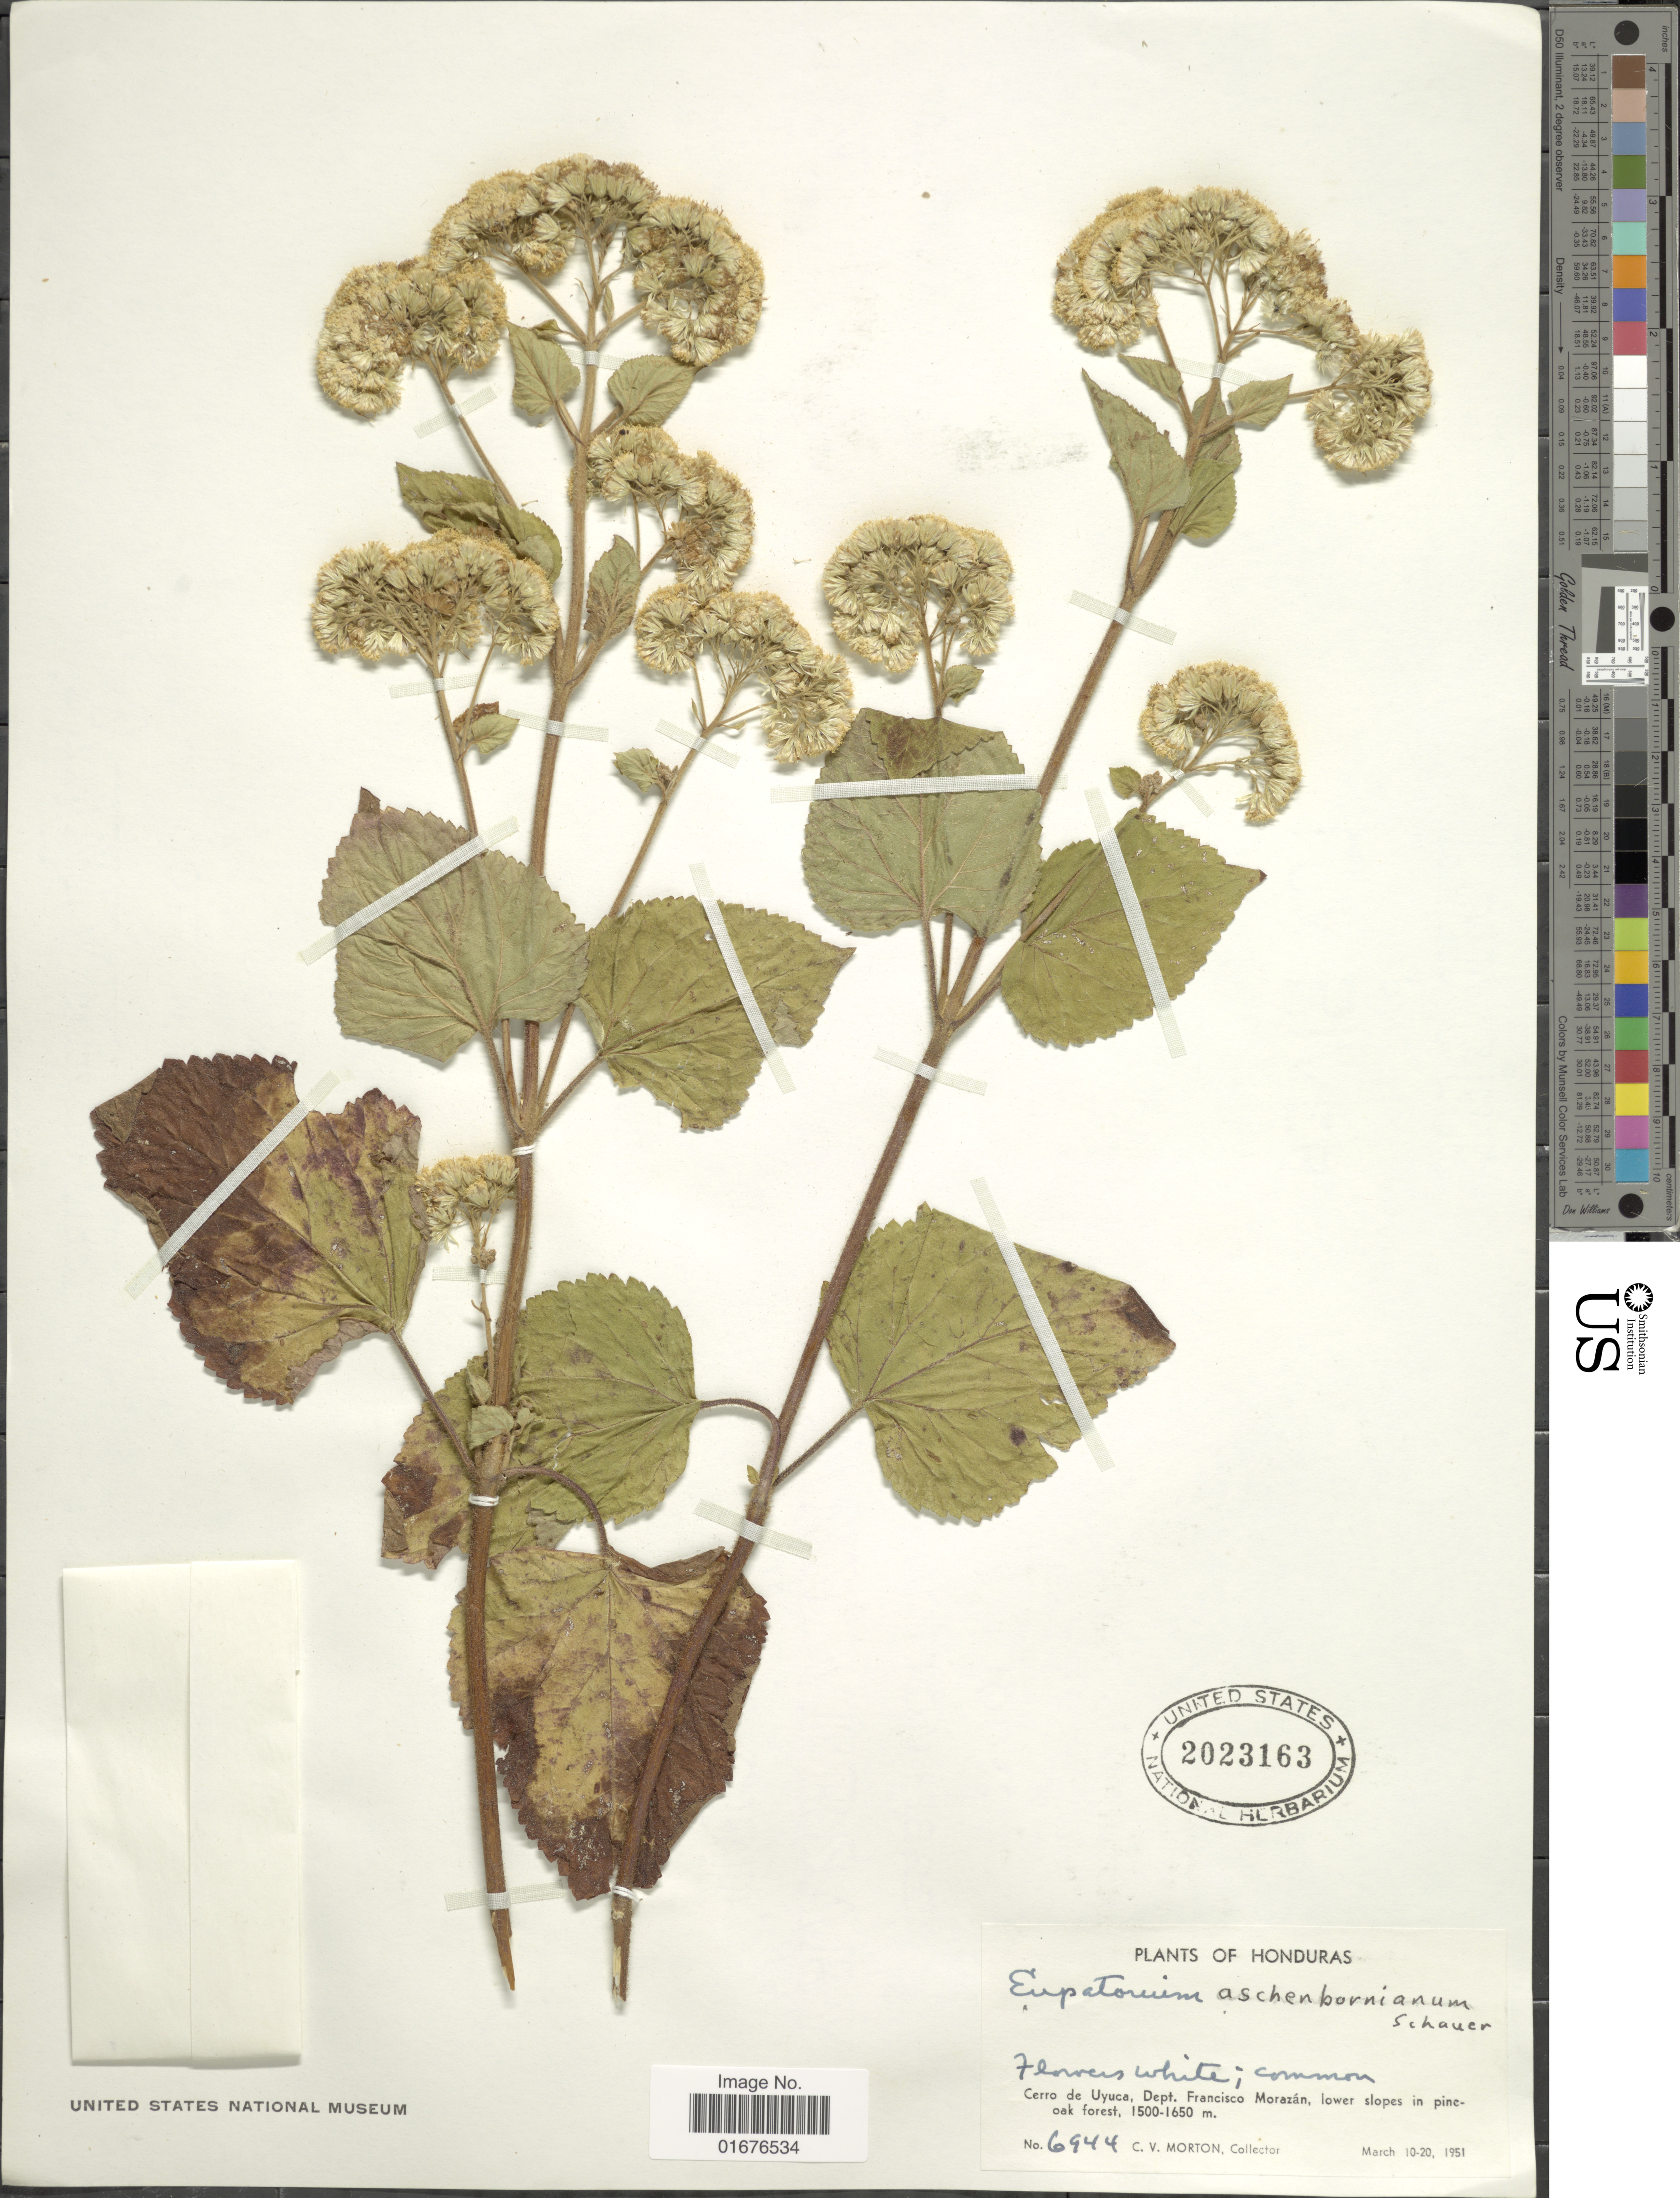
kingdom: Plantae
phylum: Tracheophyta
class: Magnoliopsida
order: Asterales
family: Asteraceae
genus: Ageratina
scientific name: Ageratina pichinchensis var. bustamenta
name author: (DC.) R.M. King & H. Rob.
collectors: C. V. Morton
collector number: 6944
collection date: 1951-03-10/1951-03-20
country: Honduras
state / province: Fco. Morazán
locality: Cerro de uyuca, lower slopes in pine-oak forest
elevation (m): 1500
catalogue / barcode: US 2023163